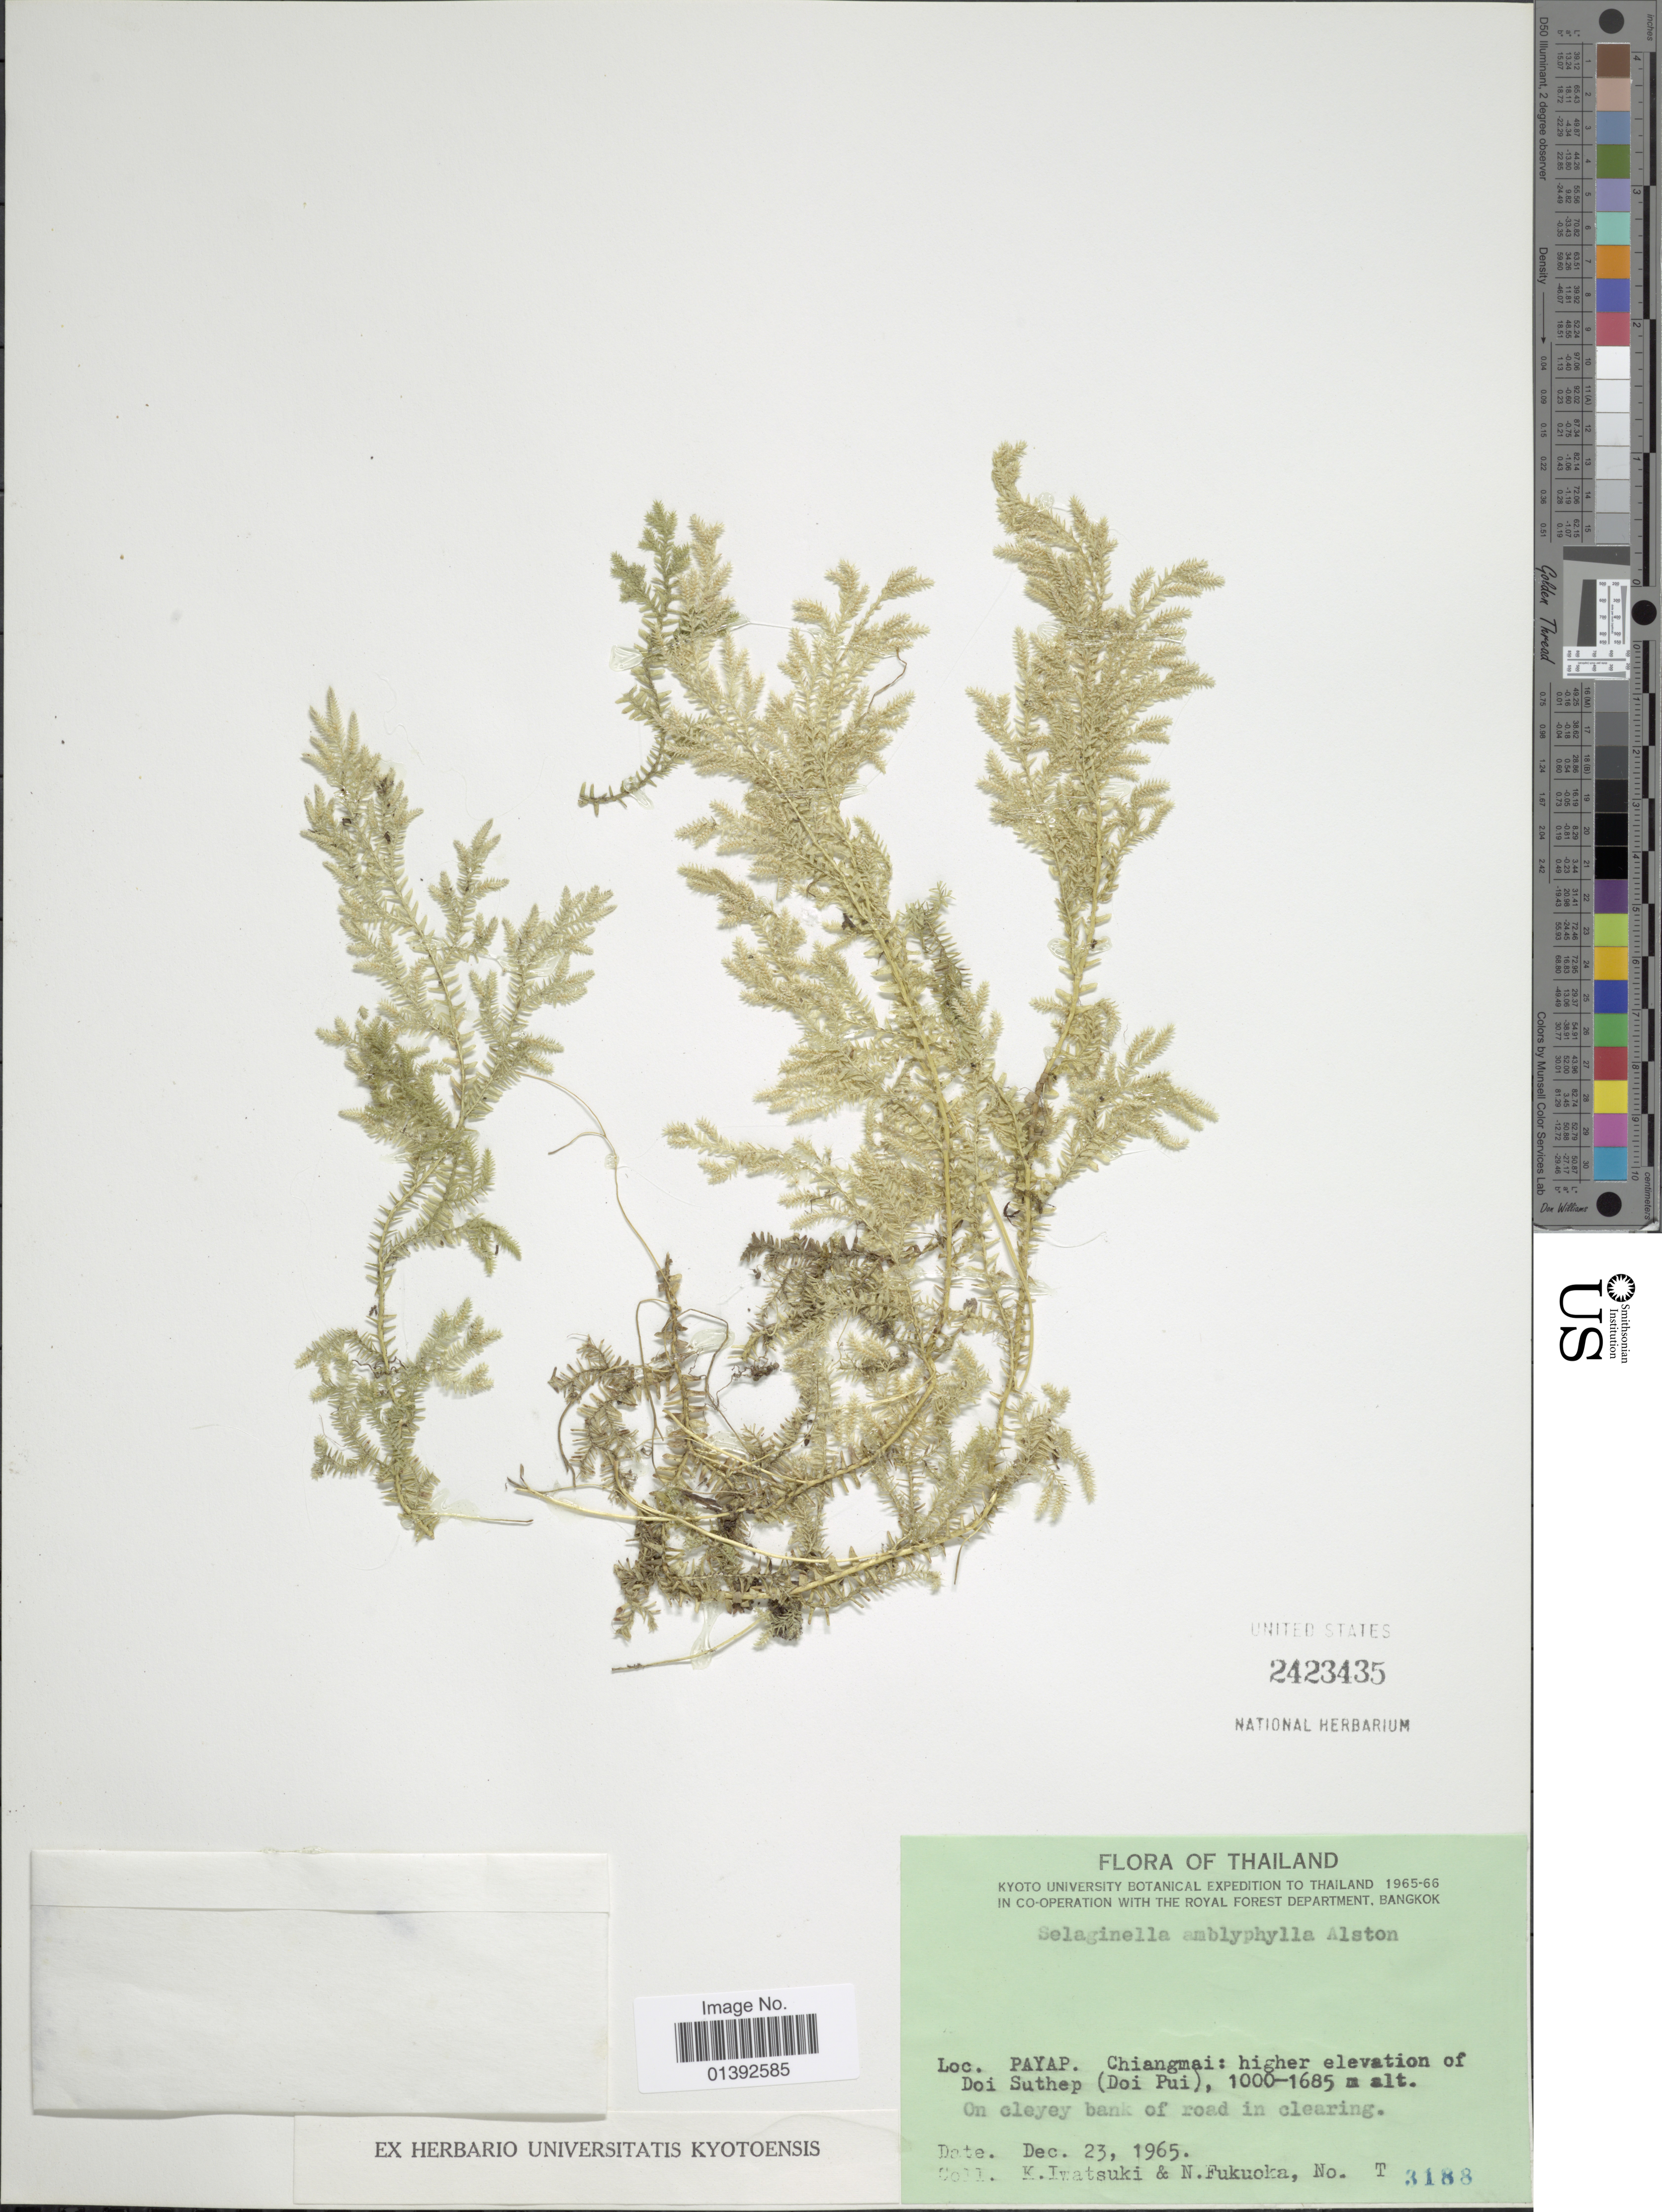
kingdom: Plantae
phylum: Tracheophyta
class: Lycopodiopsida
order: Selaginellales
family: Selaginellaceae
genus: Selaginella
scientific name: Selaginella amblyphylla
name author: Alston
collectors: K. Iwatsuki & N. Fukuoka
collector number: T3188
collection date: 1965-12-23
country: Thailand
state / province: Chiang Mai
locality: Payap, higher elevation of Doi Sutep (Doi Pui)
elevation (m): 1000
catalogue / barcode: US 2423435